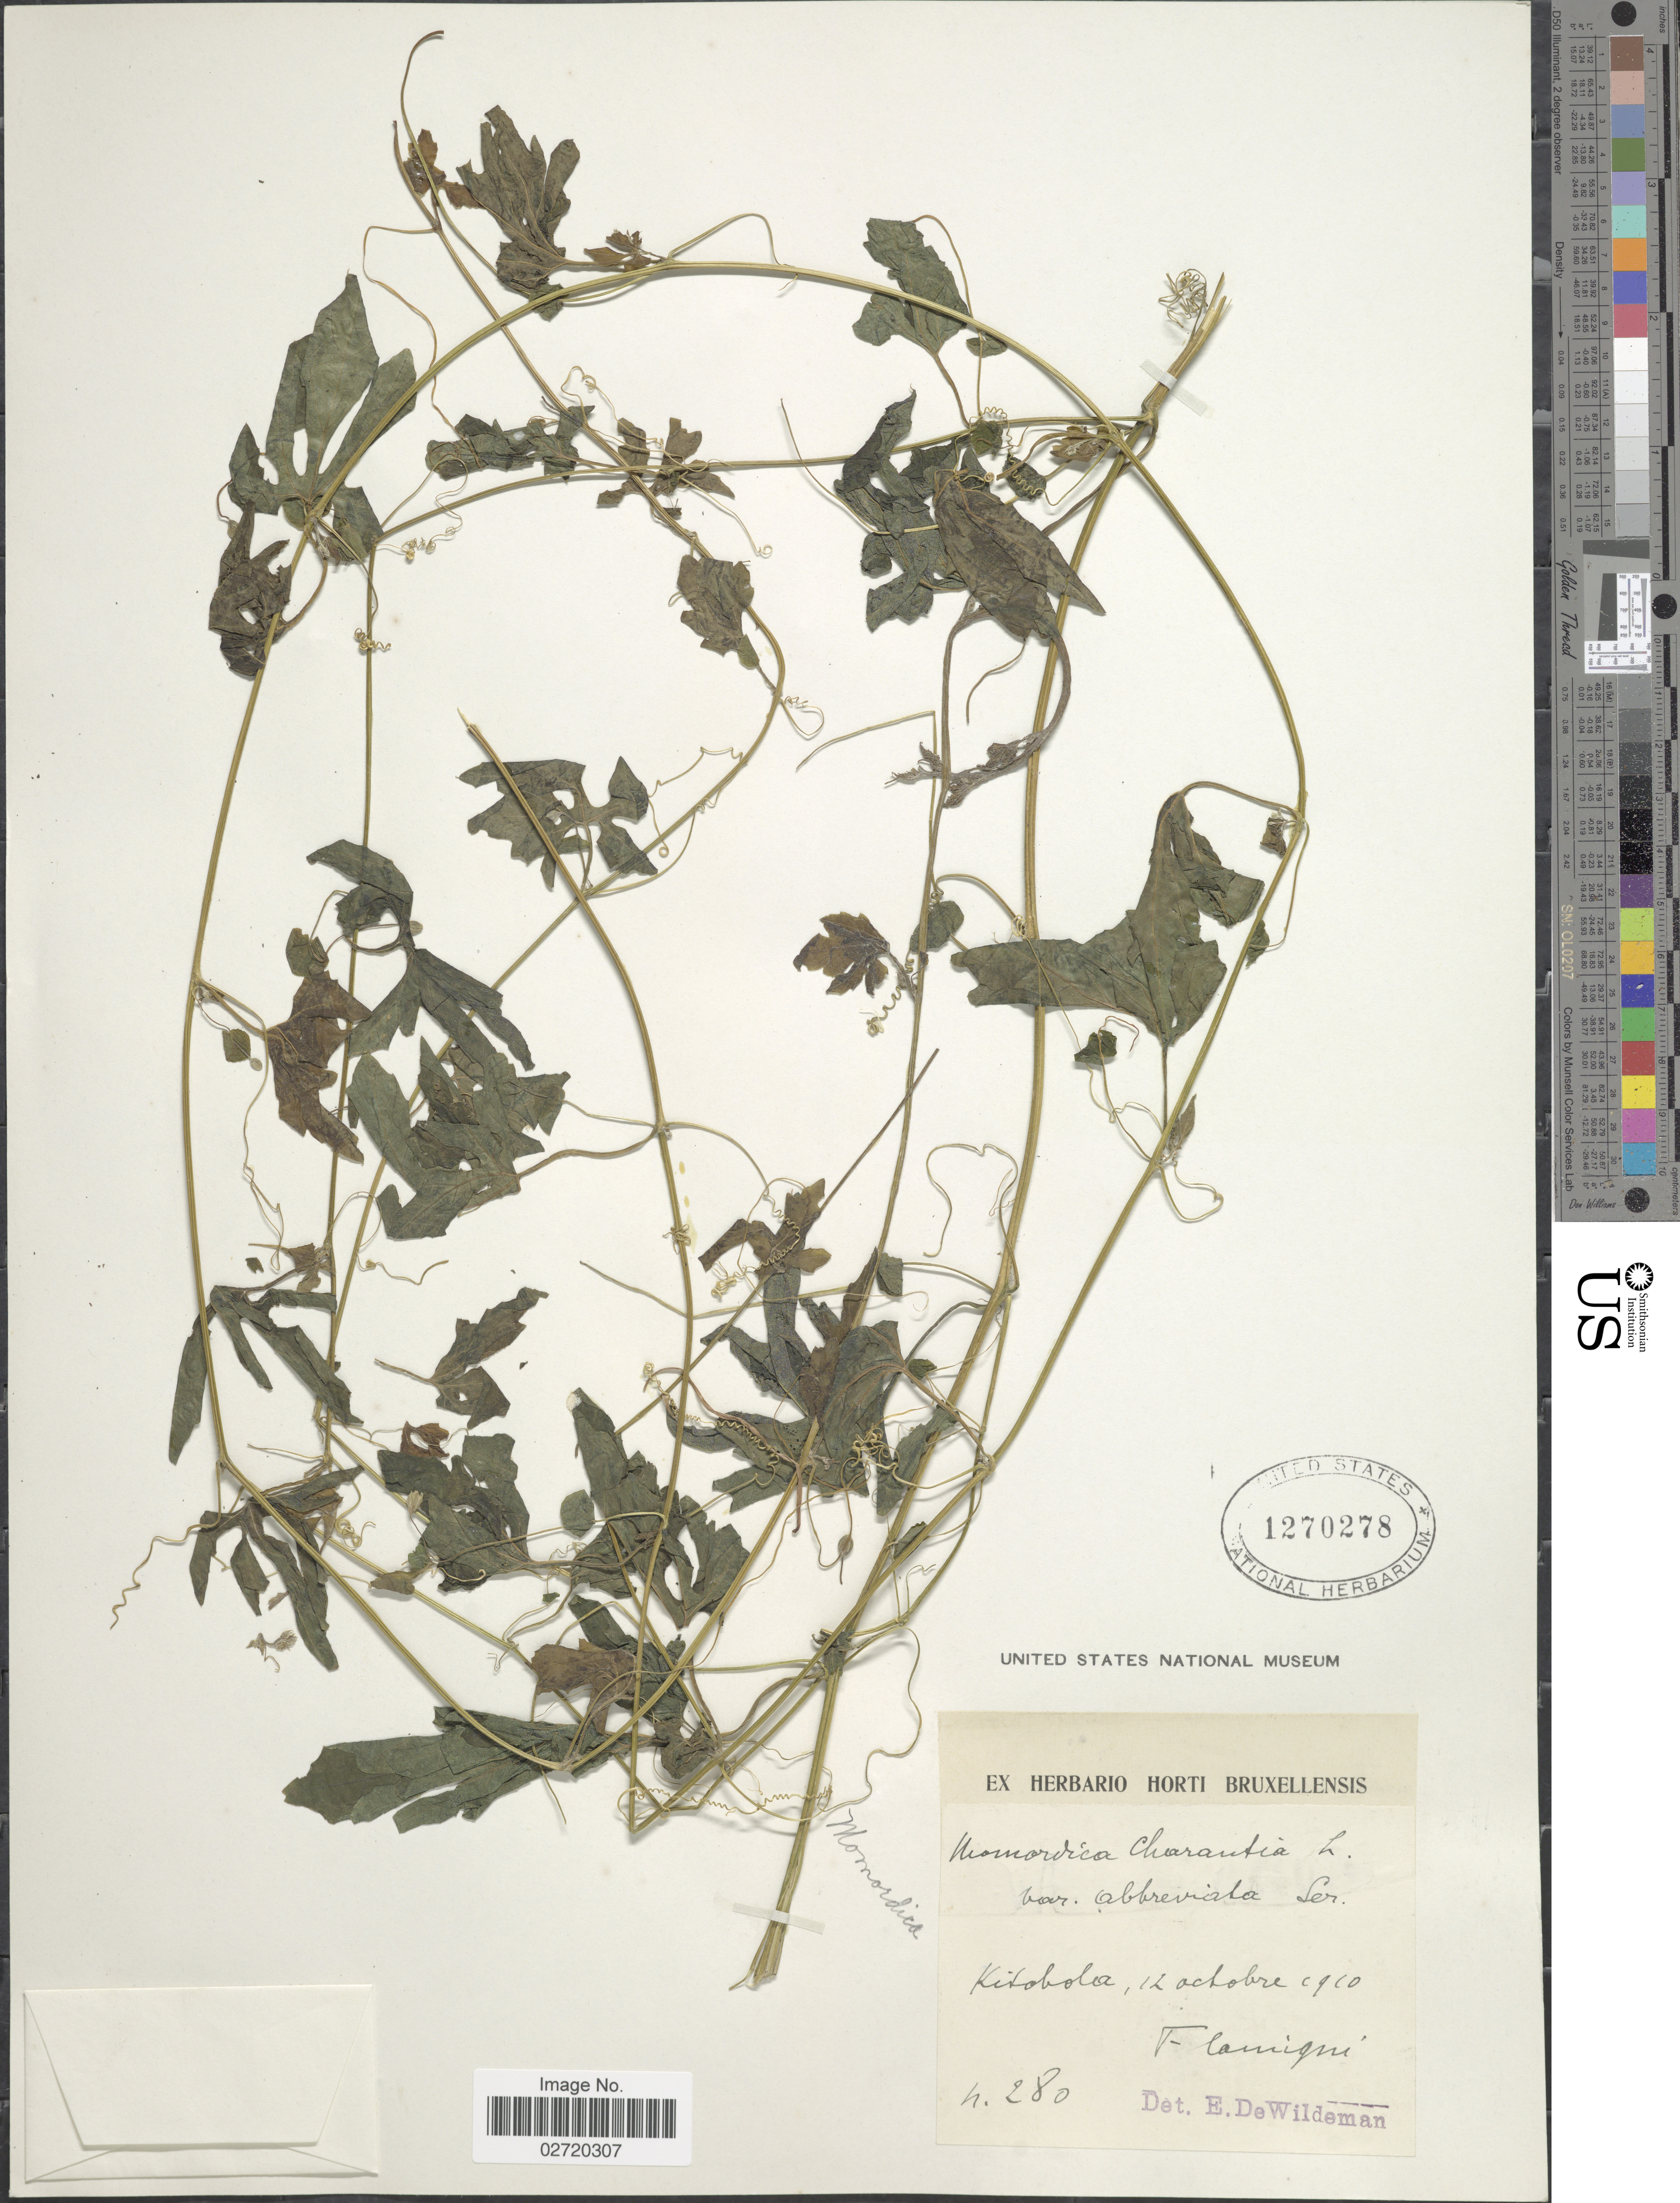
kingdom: Plantae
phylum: Tracheophyta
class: Magnoliopsida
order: Cucurbitales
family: Cucurbitaceae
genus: Momordica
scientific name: Momordica charantia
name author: L.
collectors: -. Flamiqni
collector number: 280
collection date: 1910-10-12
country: Congo, Democratic Republic of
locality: Kitobola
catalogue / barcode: US 1270278